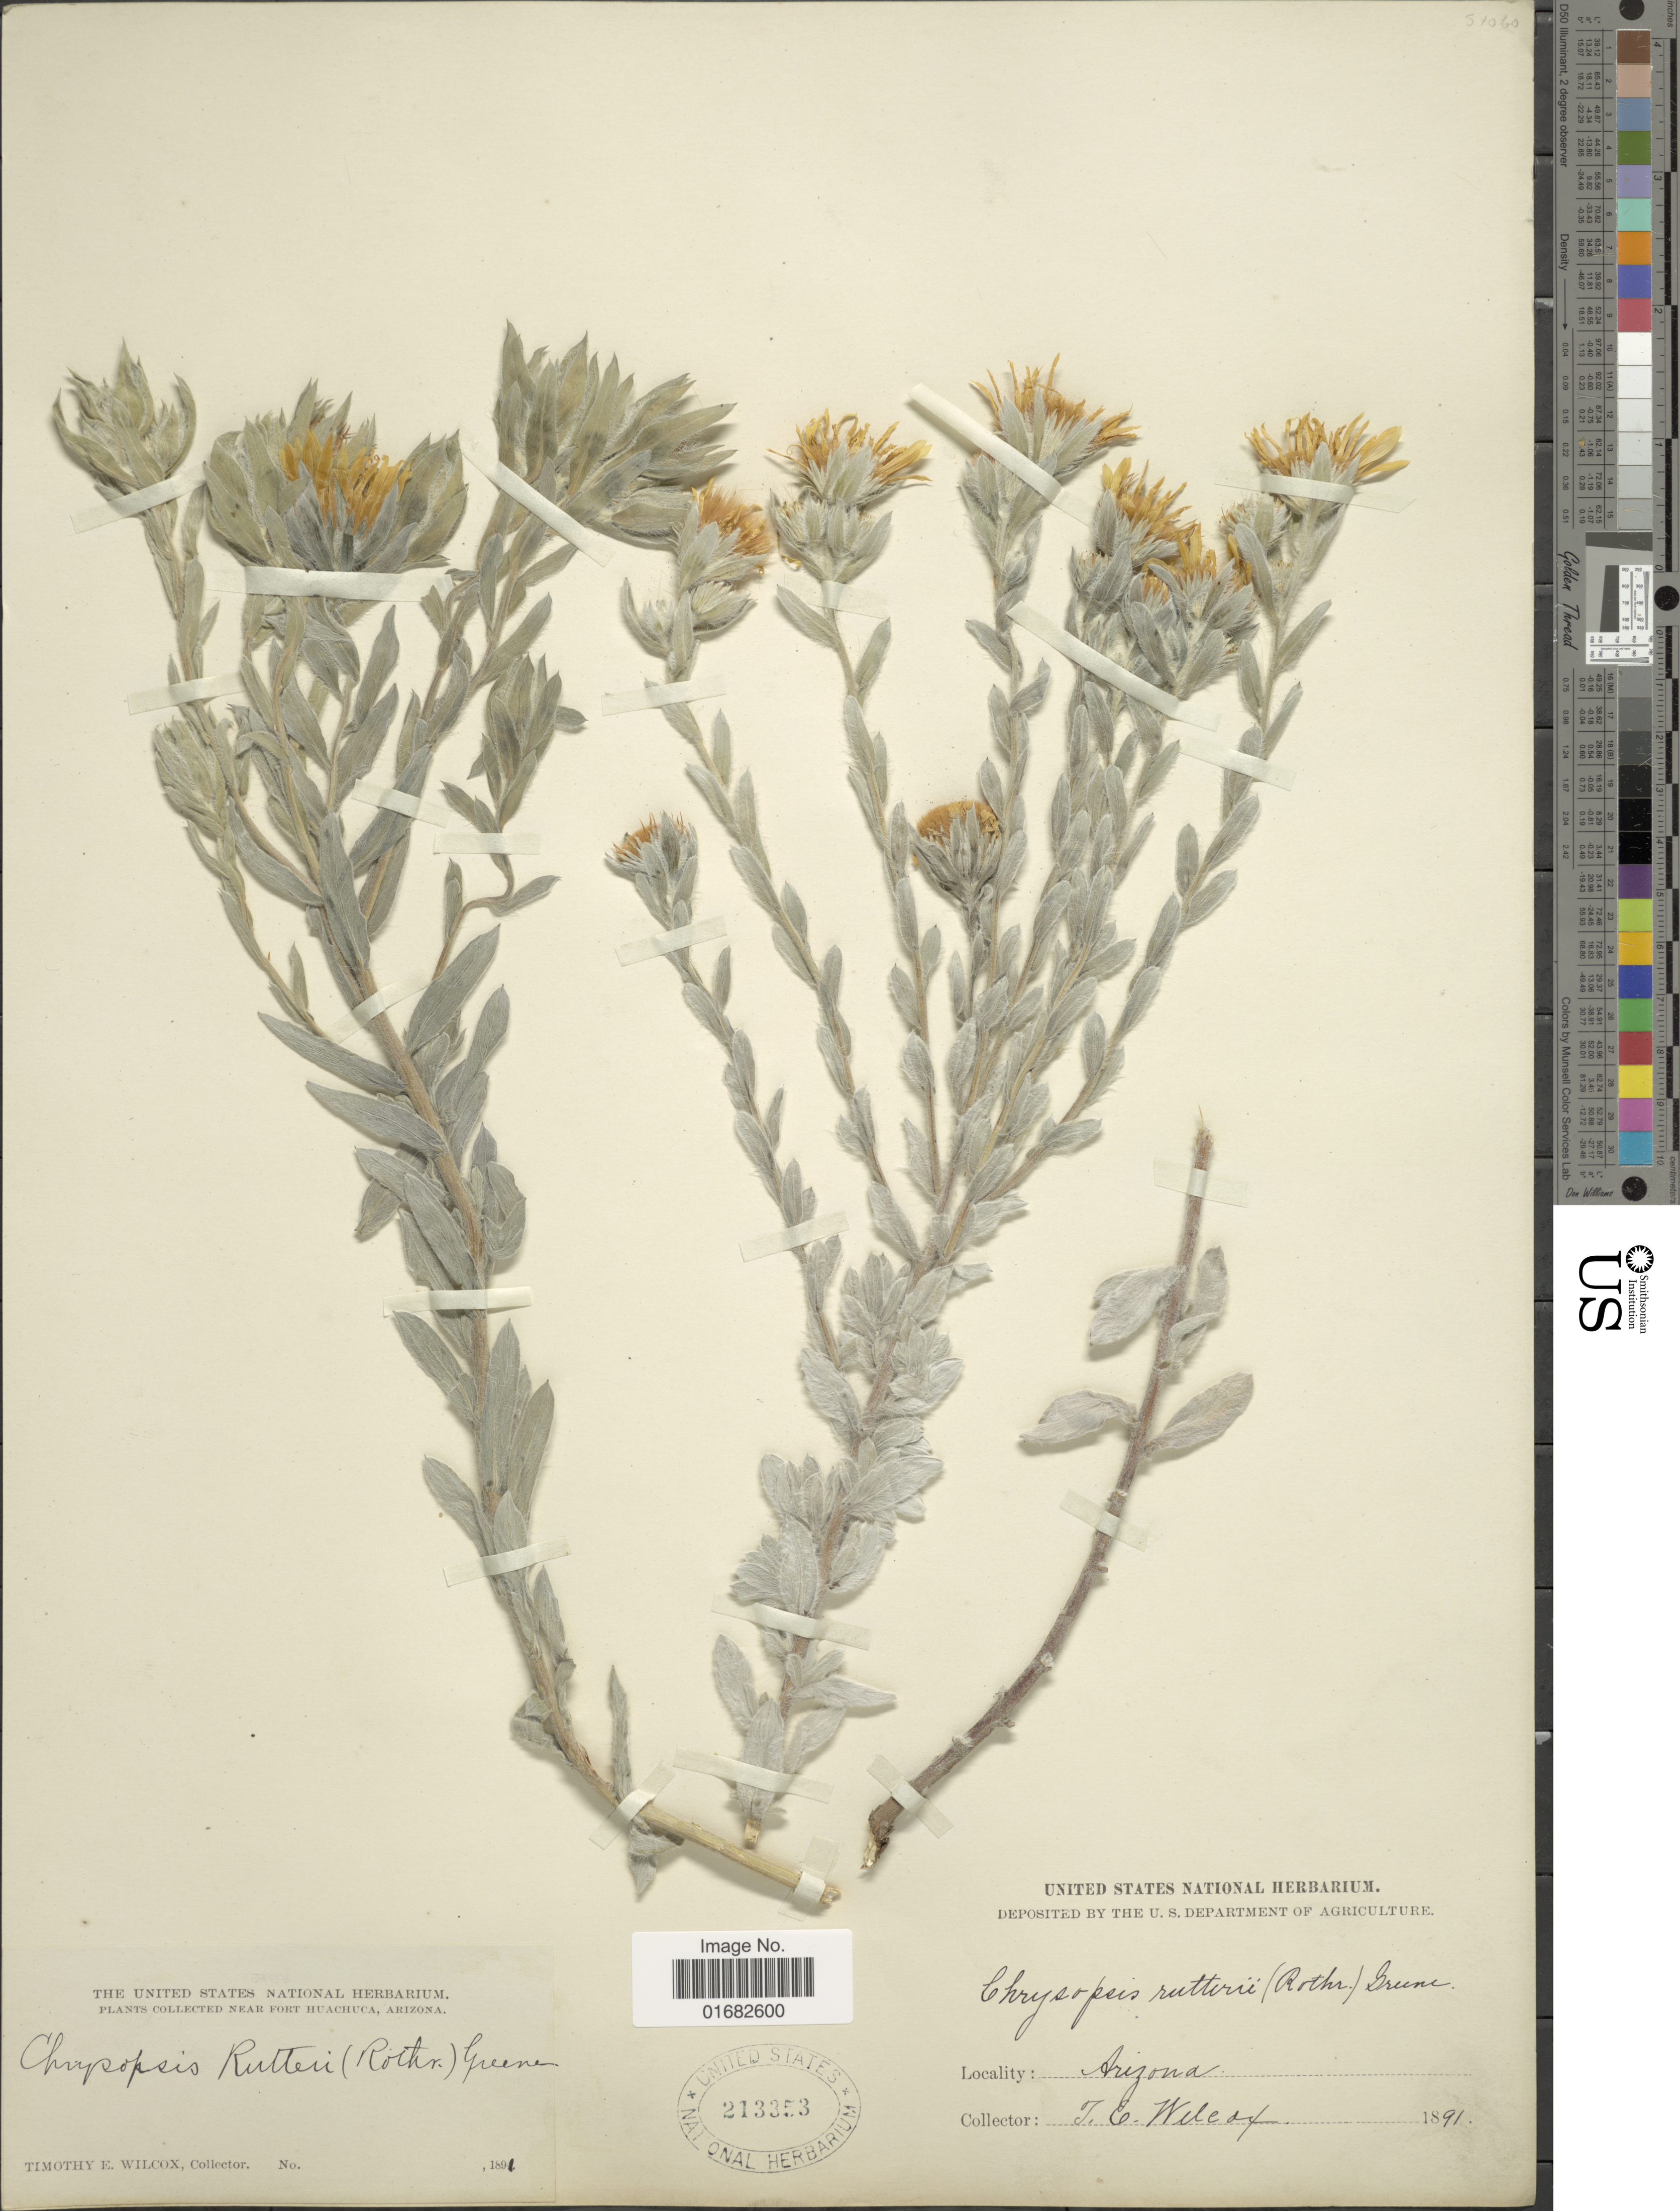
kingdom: Plantae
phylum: Tracheophyta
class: Magnoliopsida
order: Asterales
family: Asteraceae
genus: Heterotheca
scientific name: Heterotheca rutteri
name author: (Rothr.) Shinners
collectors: T. E. Wilcox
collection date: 1891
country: United States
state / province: Arizona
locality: Near Fort Huachuca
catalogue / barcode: US 213353